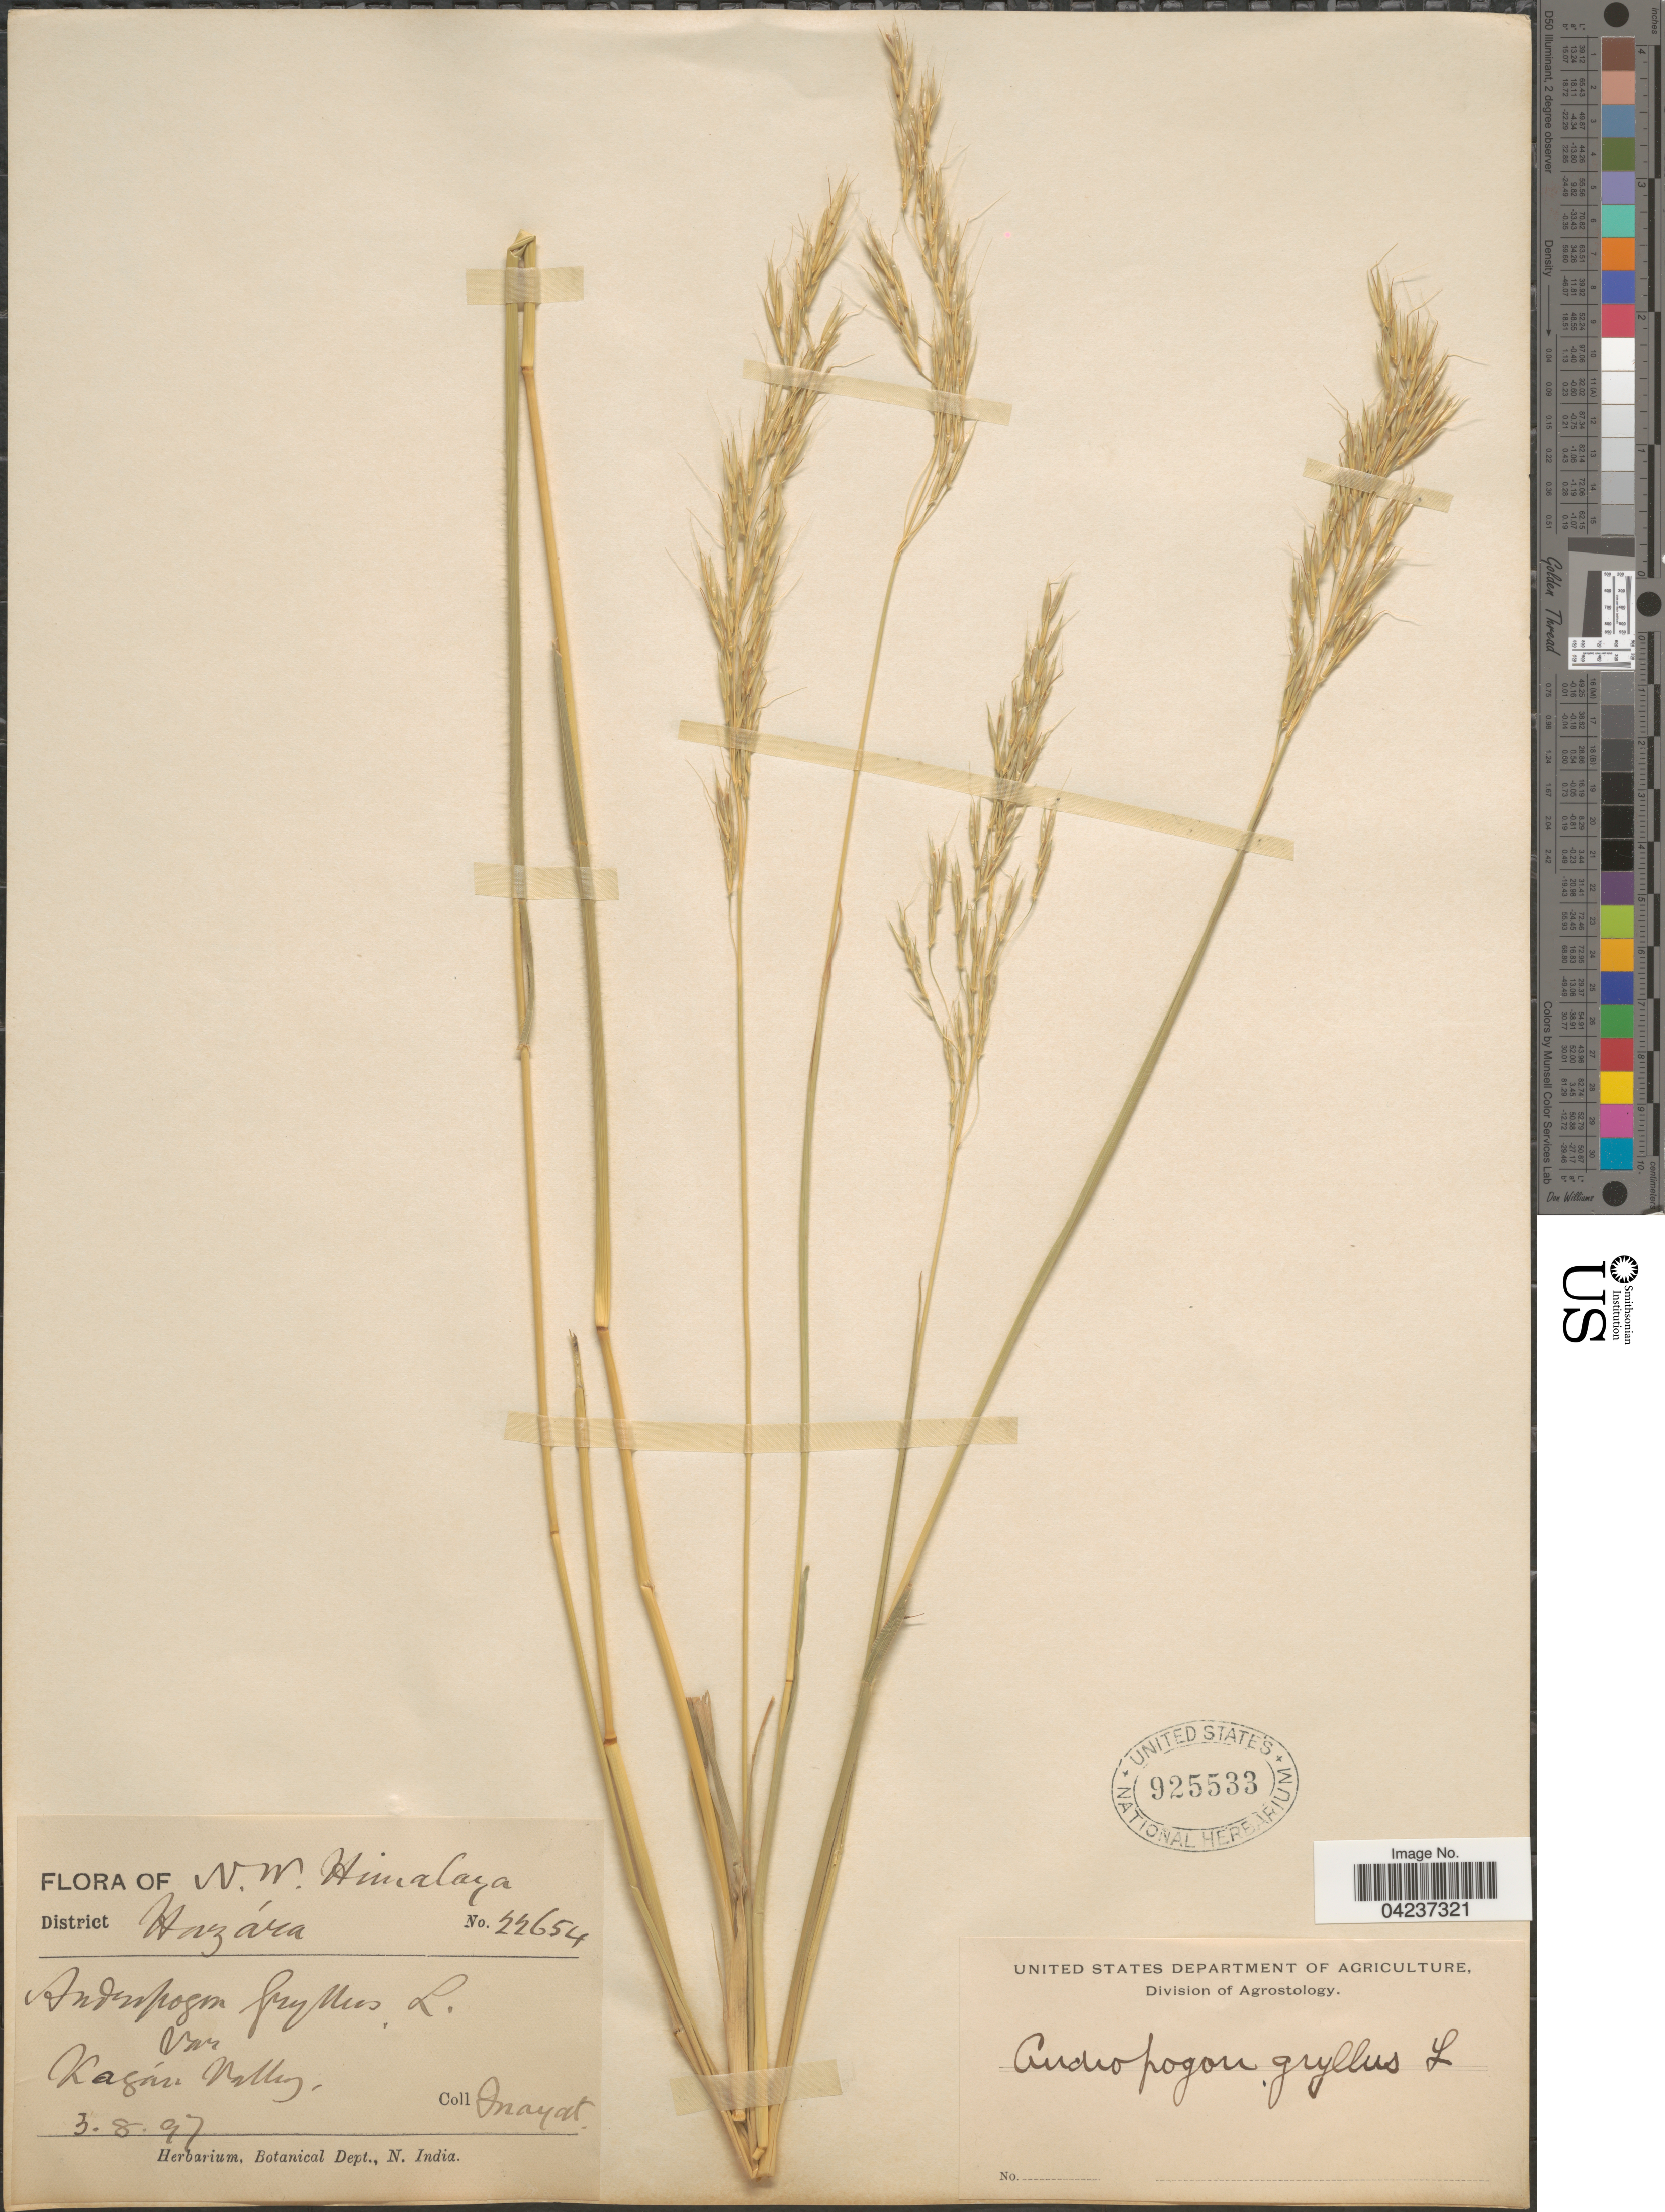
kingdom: Plantae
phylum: Tracheophyta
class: Liliopsida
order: Poales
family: Poaceae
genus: Chrysopogon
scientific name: Chrysopogon gryllus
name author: (L.) Trin.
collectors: -. Inayat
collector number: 22654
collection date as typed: Transcribed d/m/y: 3/8/97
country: Pakistan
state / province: Khyber Pakhtunkhwa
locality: N.W. Himalaya. District Hazára. Kagán Valley.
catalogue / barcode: US 925533